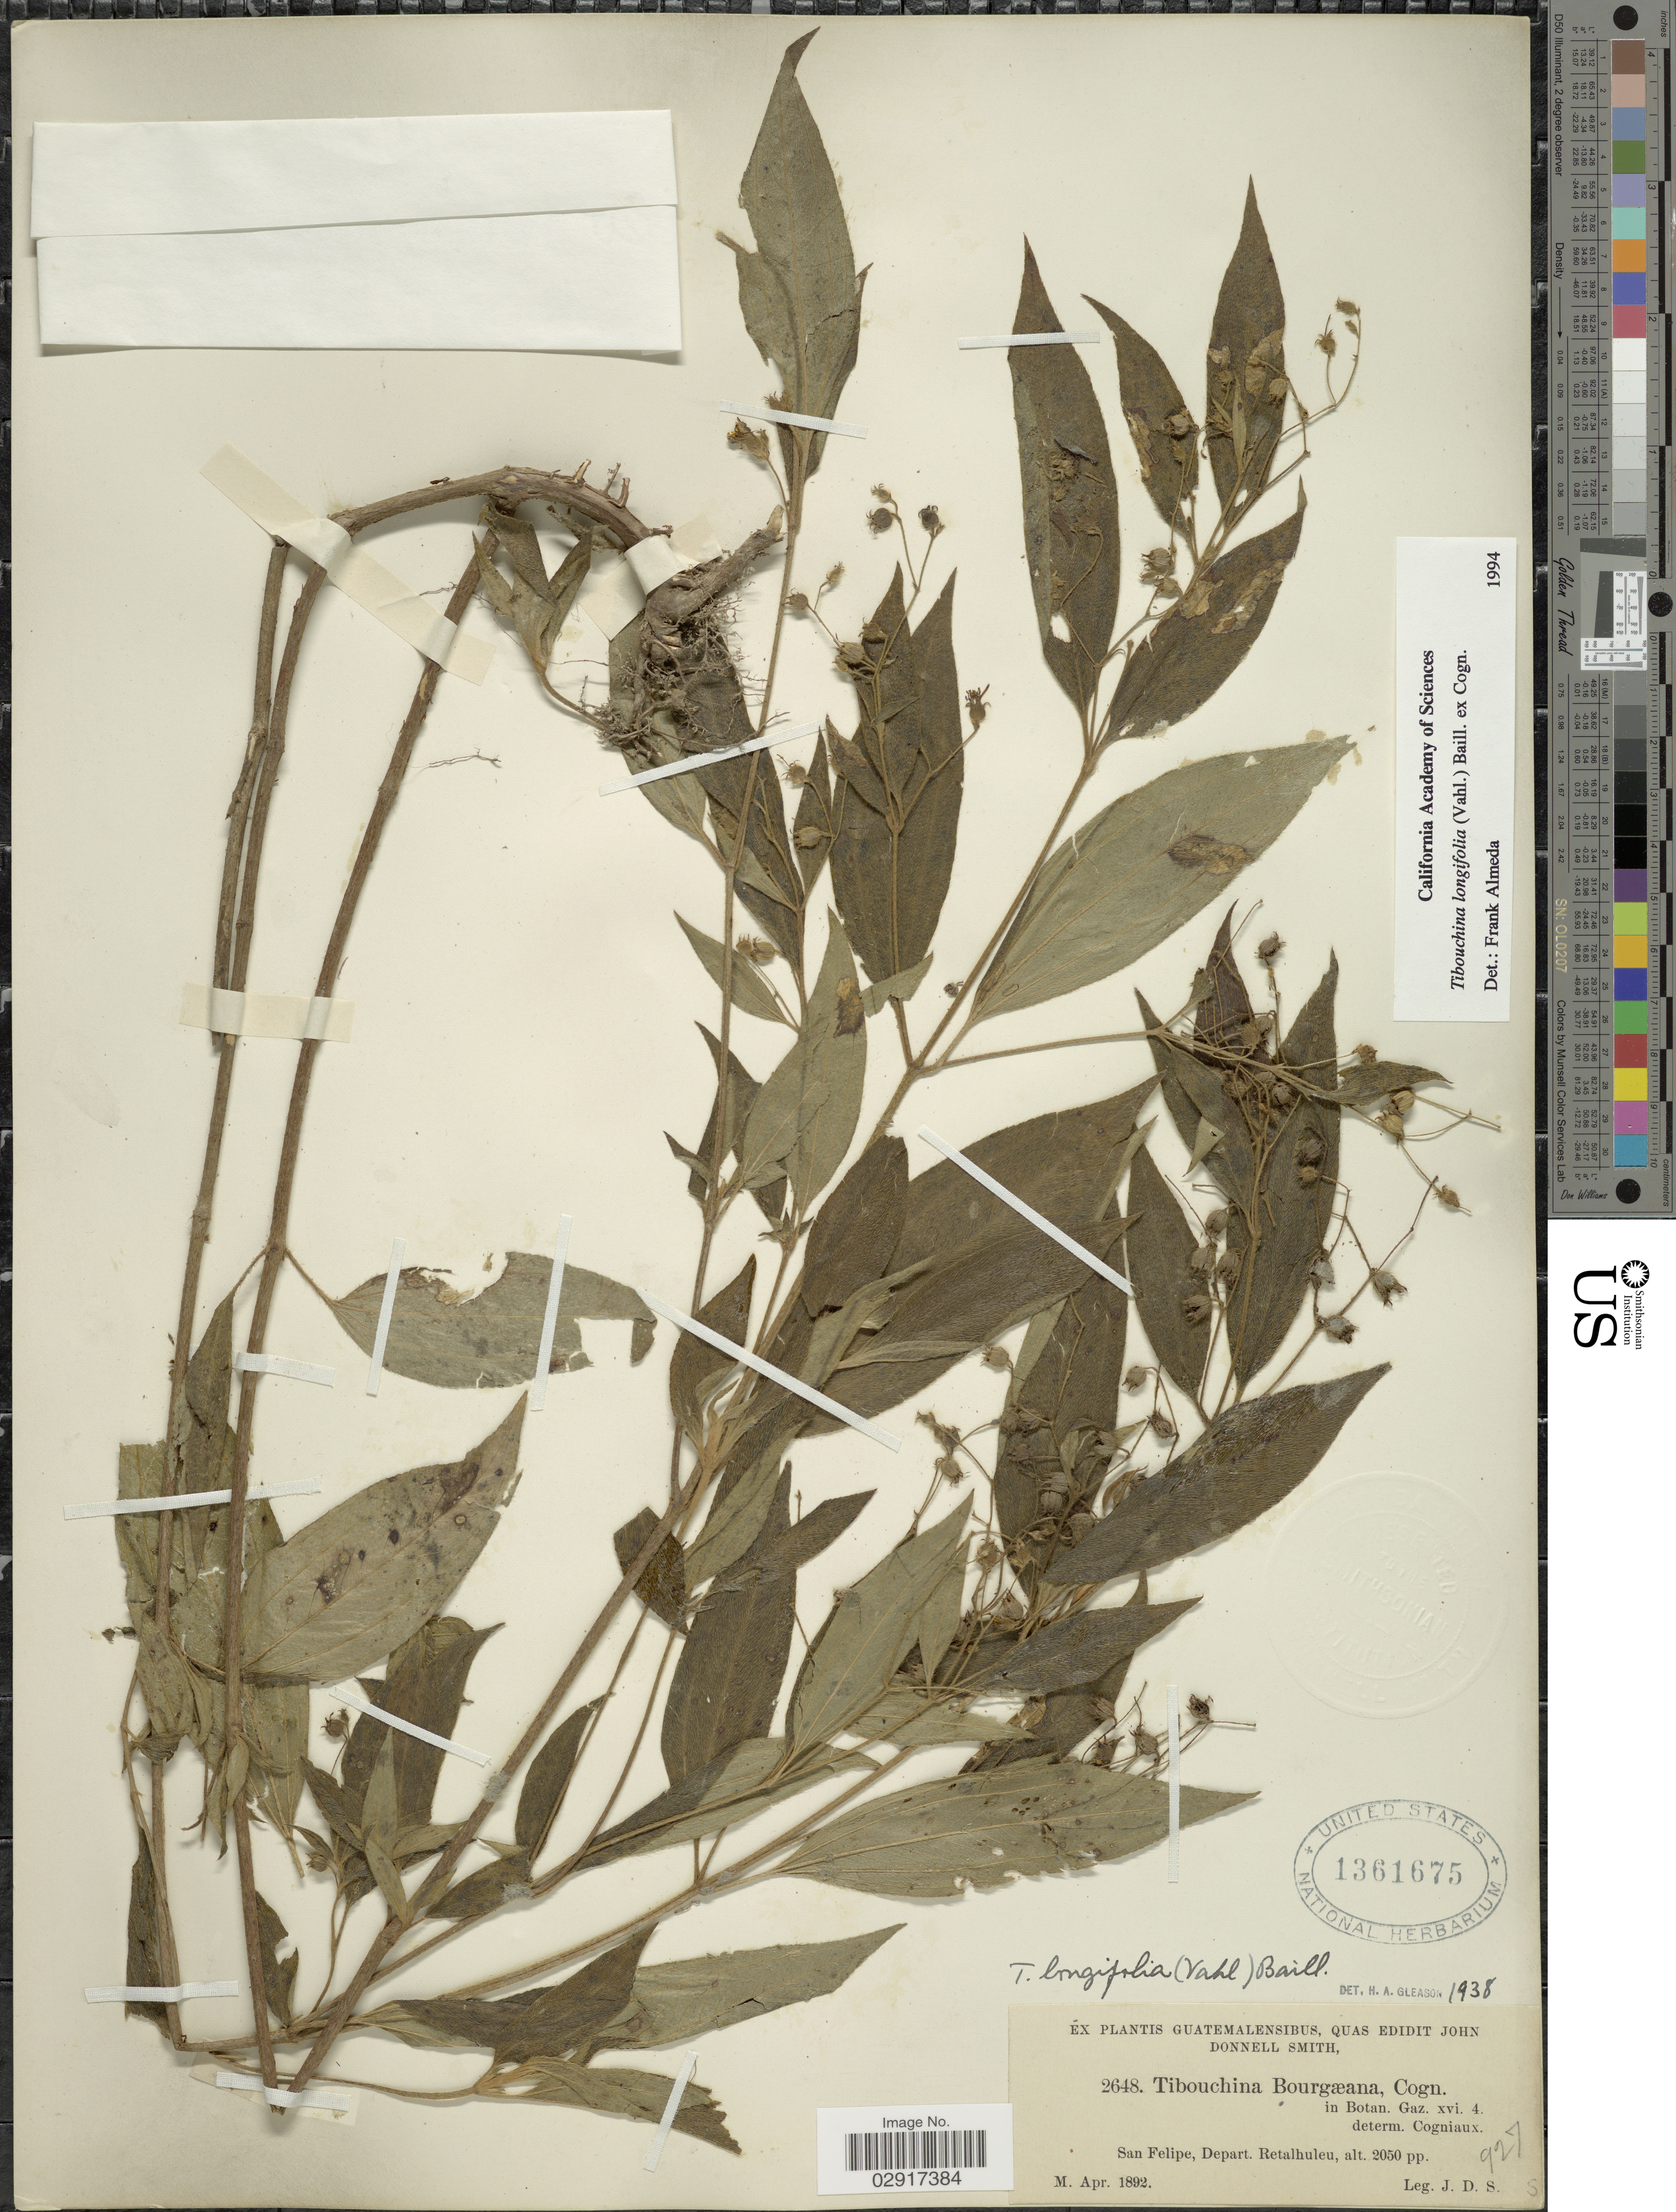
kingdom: Plantae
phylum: Tracheophyta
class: Magnoliopsida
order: Myrtales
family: Melastomataceae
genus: Chaetogastra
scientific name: Chaetogastra longifolia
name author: (Vahl) DC.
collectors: J. Donnell Smith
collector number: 2648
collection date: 1892-04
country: Guatemala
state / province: Retalhuleu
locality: San Felipe, Depart. Retalhuleu.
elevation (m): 625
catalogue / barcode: US 1361675